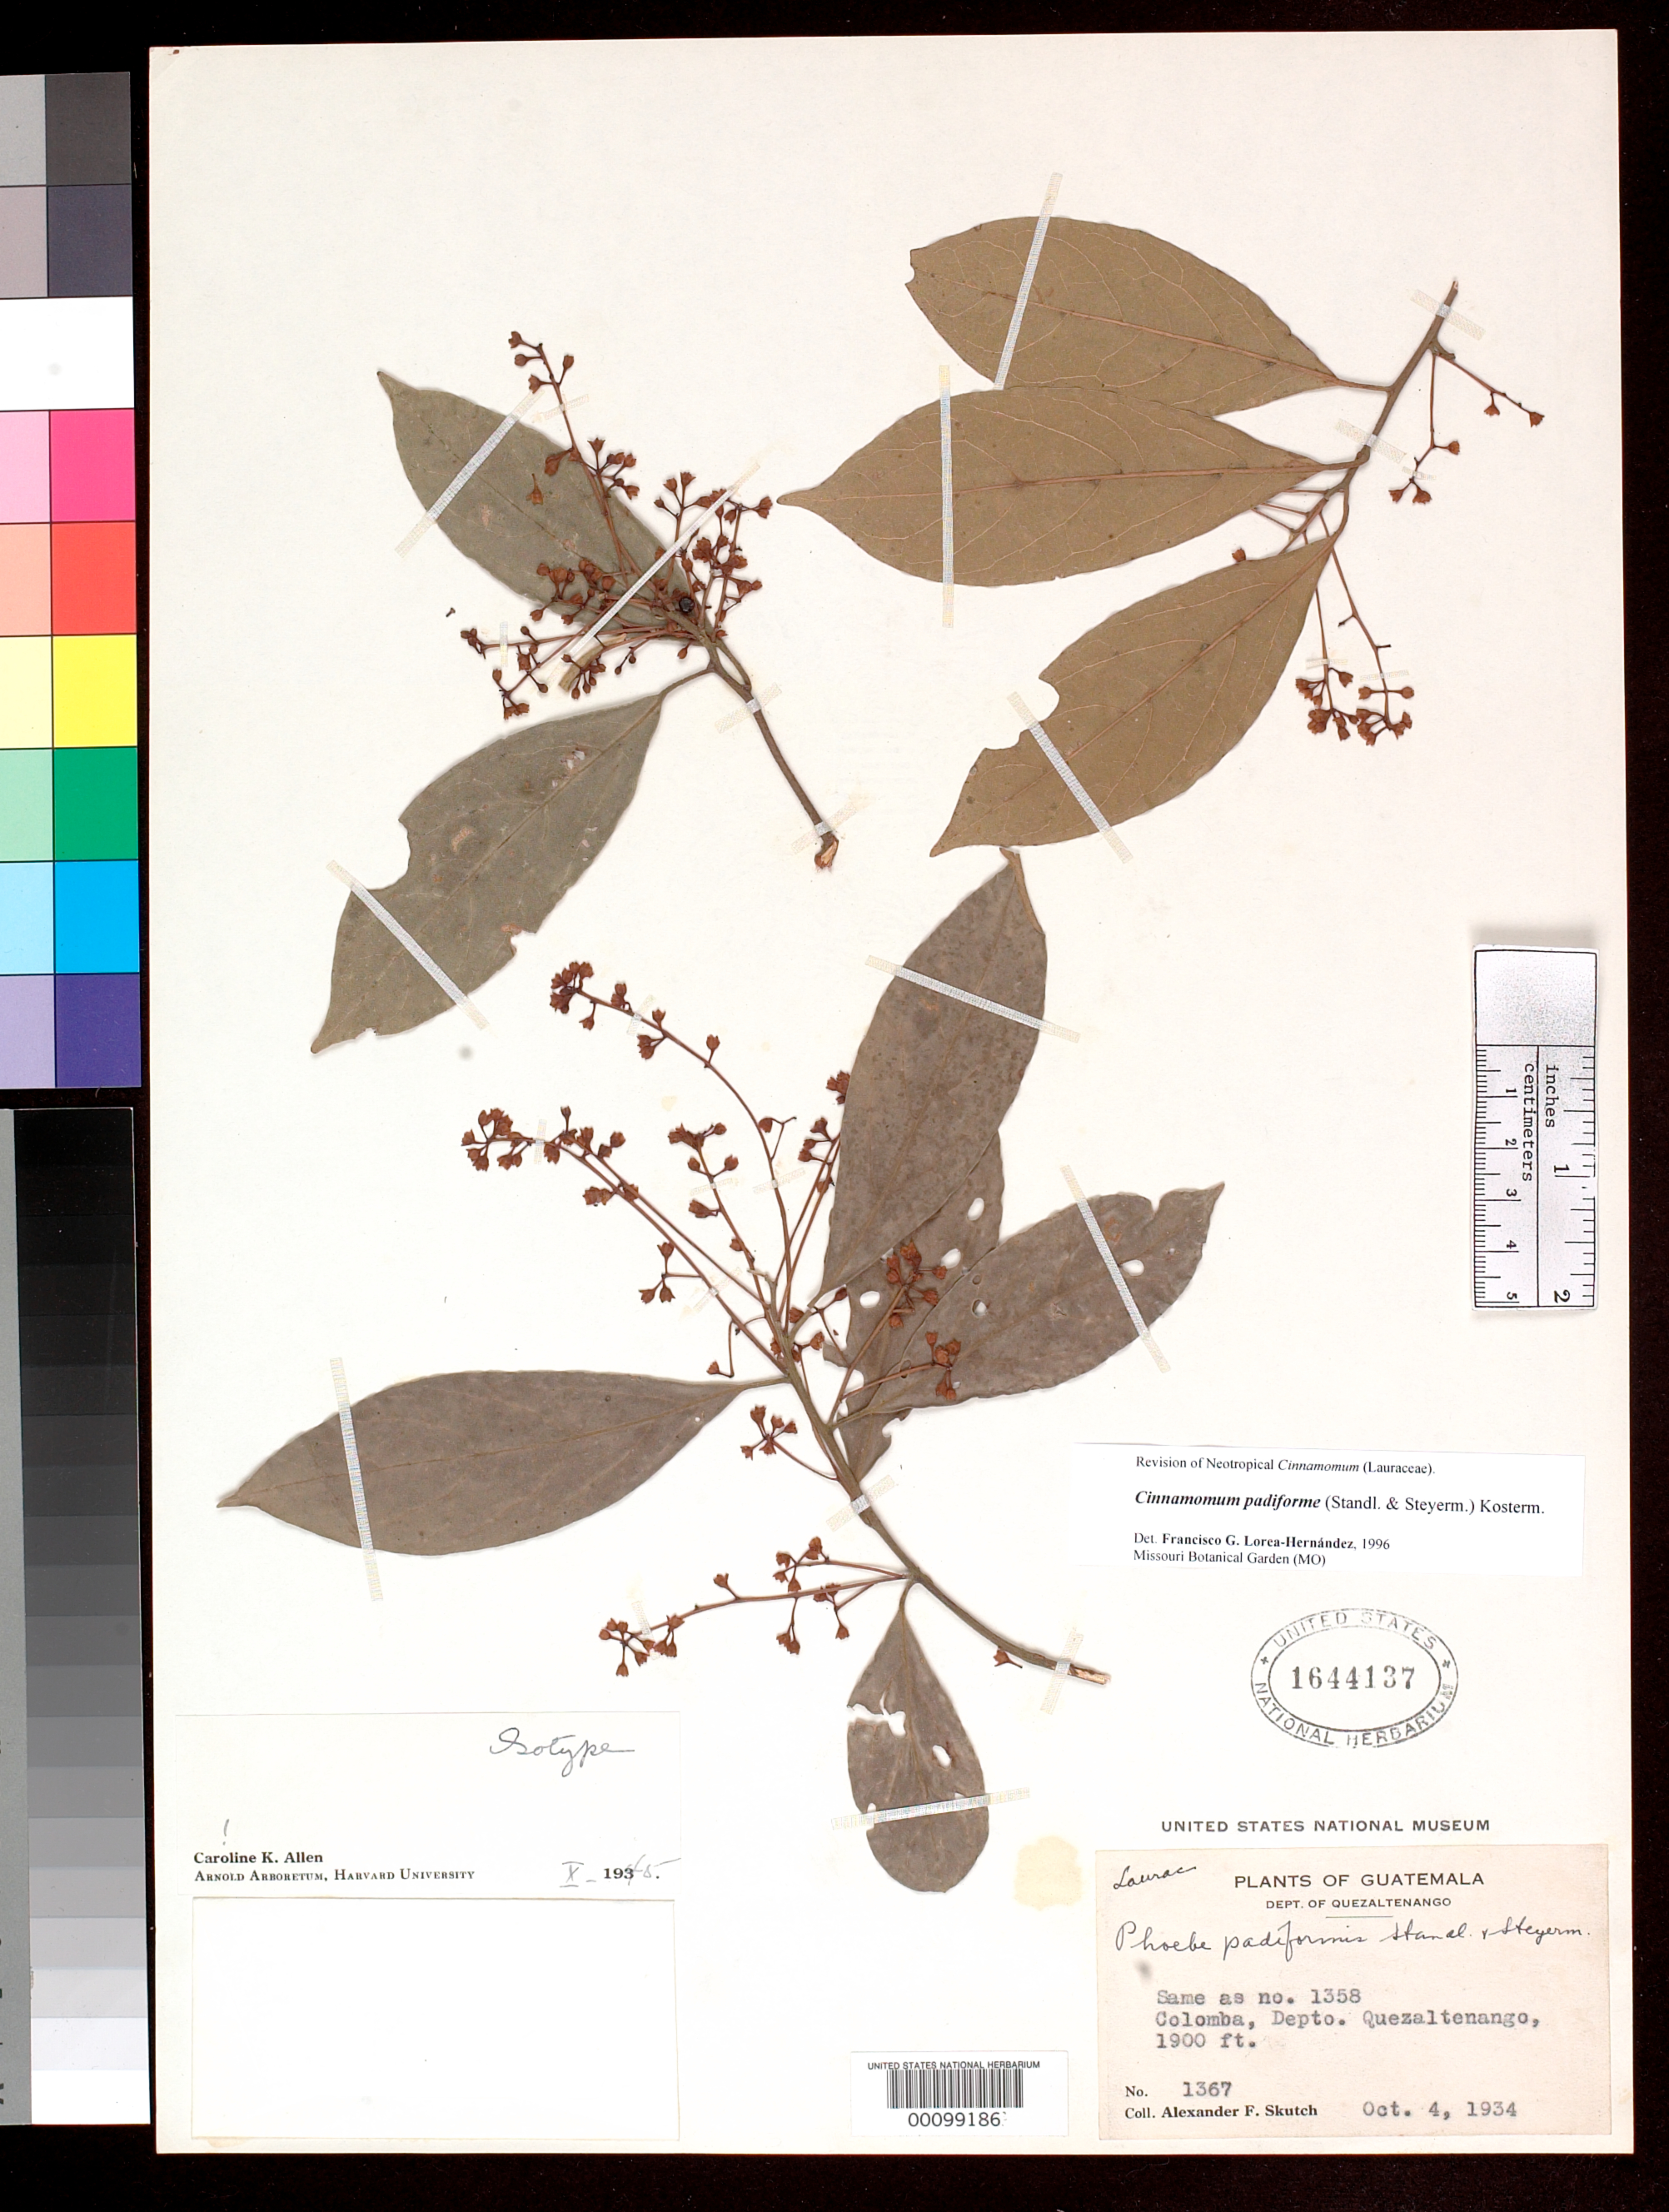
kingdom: Plantae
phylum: Tracheophyta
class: Magnoliopsida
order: Laurales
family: Lauraceae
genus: Phoebe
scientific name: Phoebe padiformis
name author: Standl. & Steyerm.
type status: Isotype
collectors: A. F. Skutch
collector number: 1367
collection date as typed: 04 Oct 1934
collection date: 1934-10-04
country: Guatemala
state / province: Quetzaltenango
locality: Colomba.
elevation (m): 579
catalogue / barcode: US 1644137